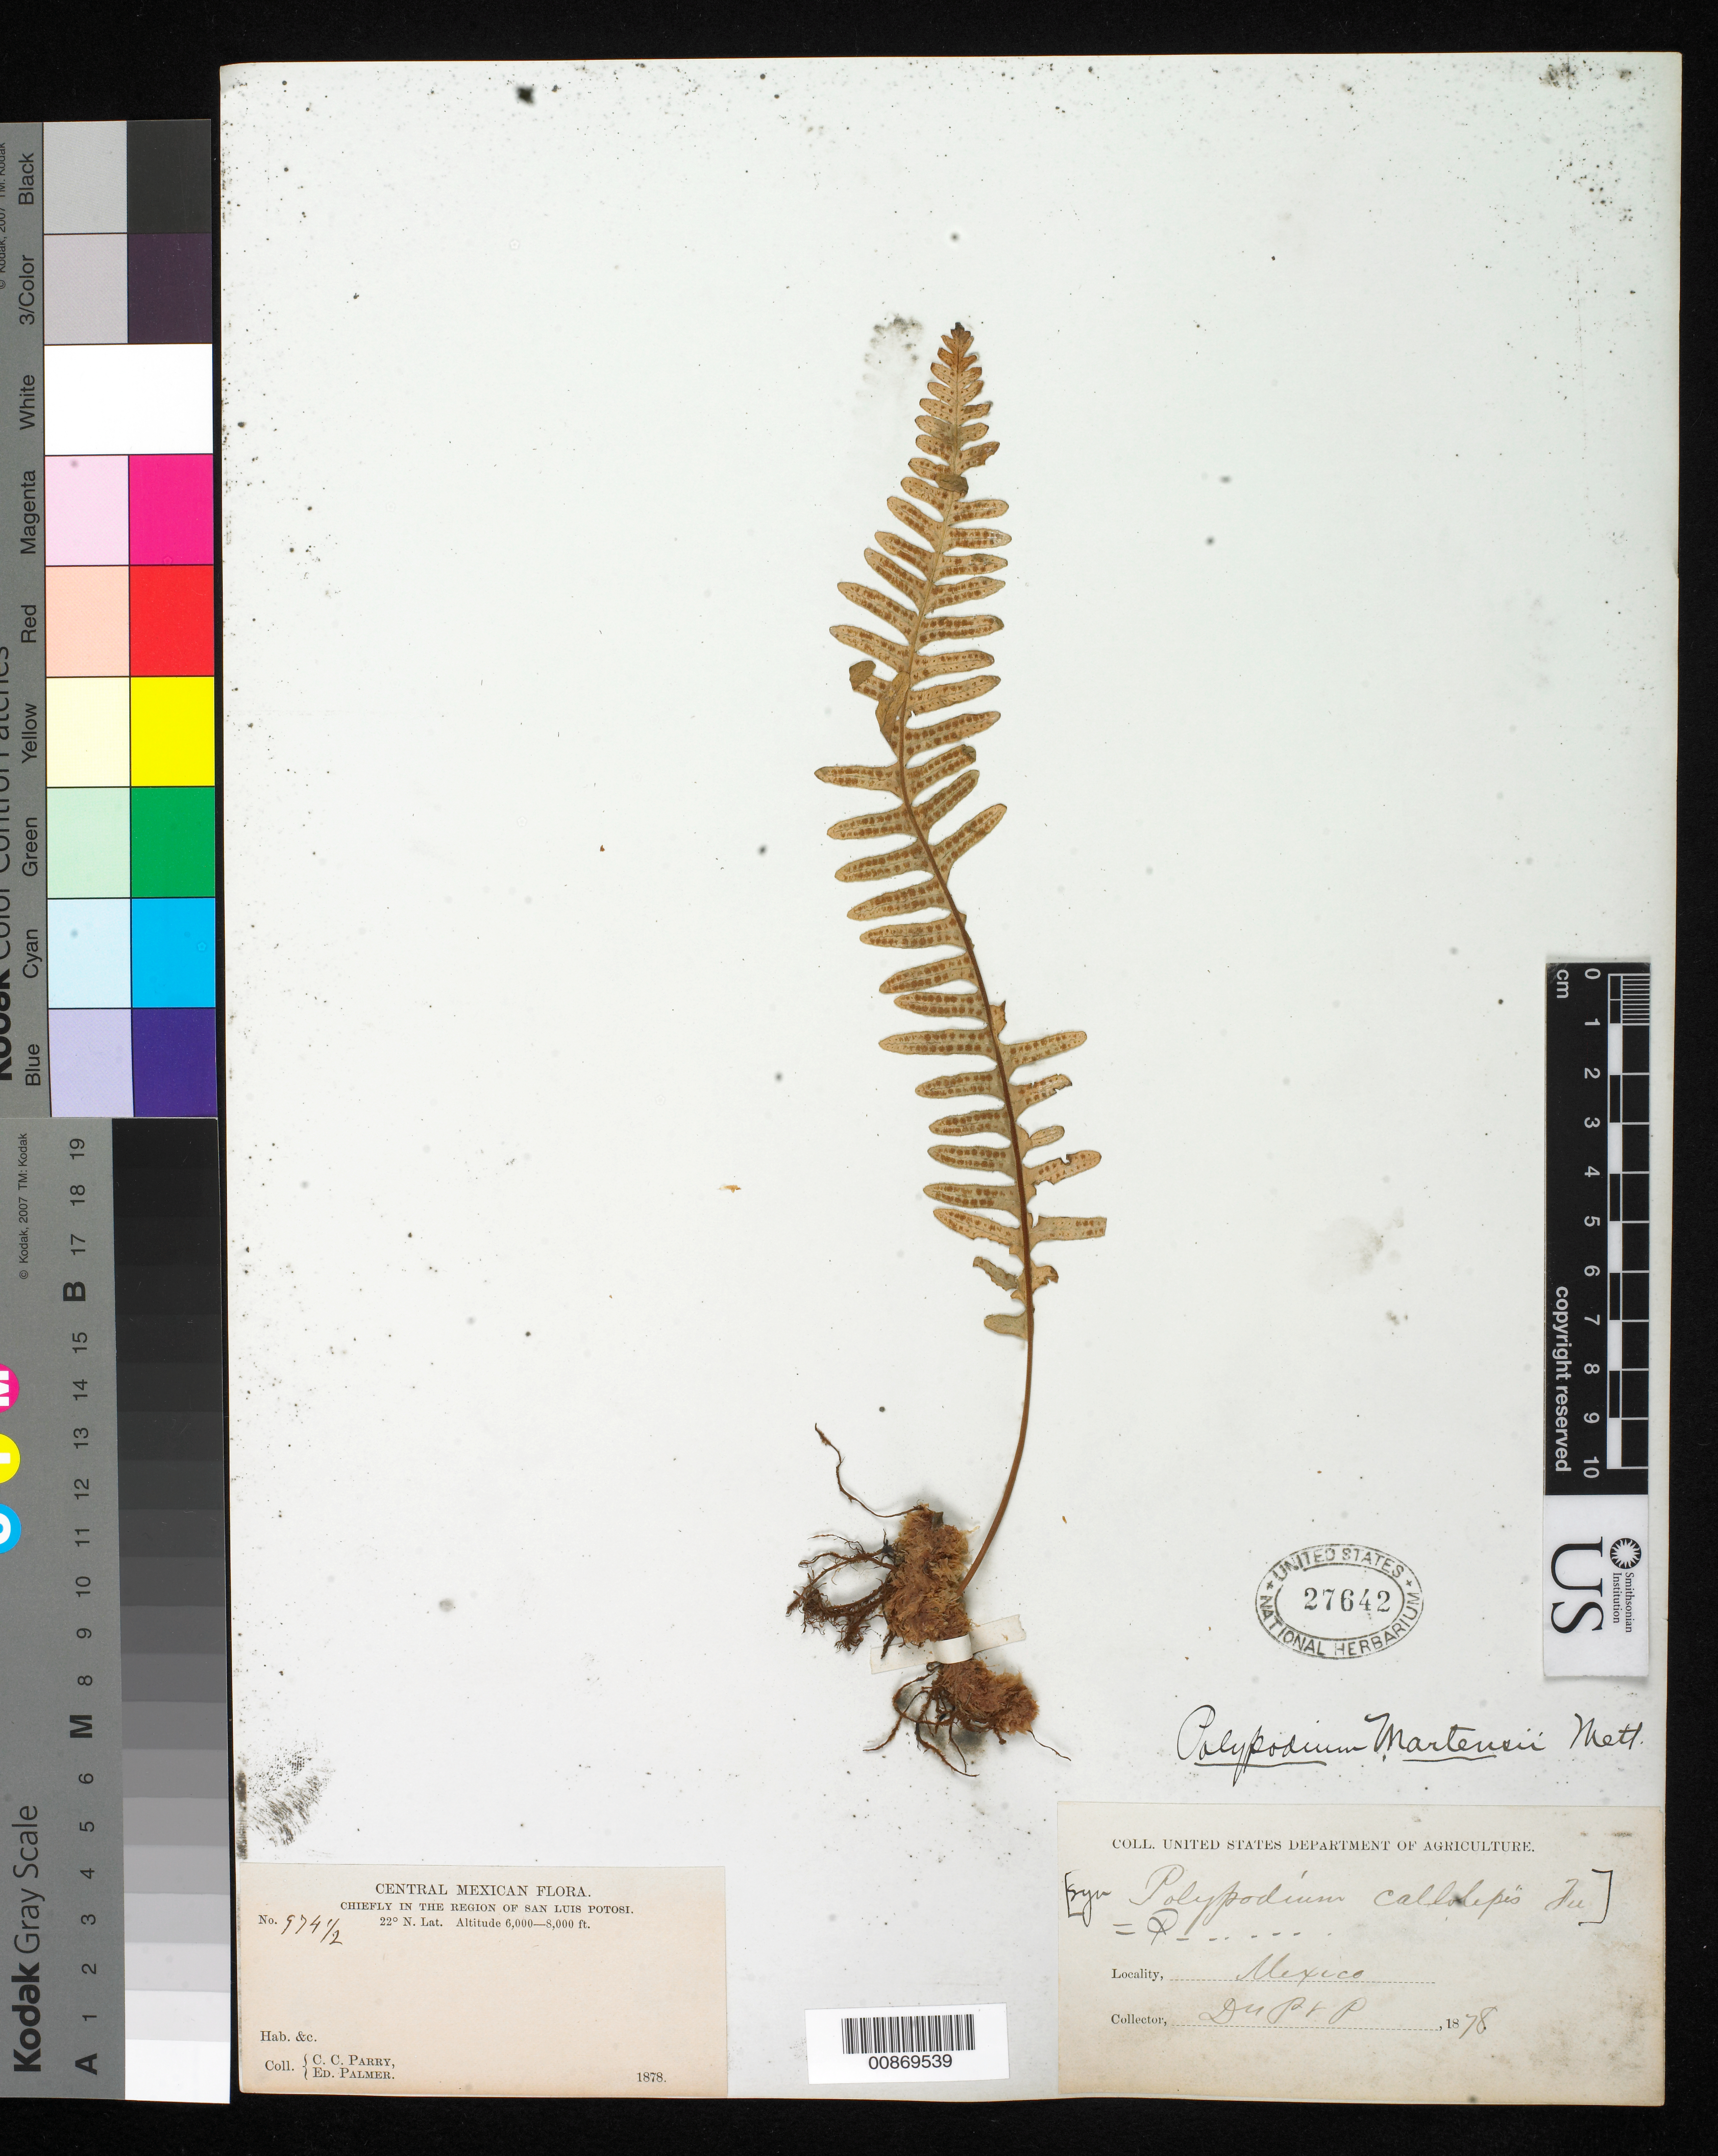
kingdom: Plantae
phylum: Tracheophyta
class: Polypodiopsida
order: Polypodiales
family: Polypodiaceae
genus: Polypodium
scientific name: Polypodium martensii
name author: Mett.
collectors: C. C. Parry & E. Palmer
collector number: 974½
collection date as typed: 1878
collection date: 1878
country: Mexico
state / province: San Luis Potosí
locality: Chiefly in the region of San Luis Potosí.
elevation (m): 1829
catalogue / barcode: US 27642